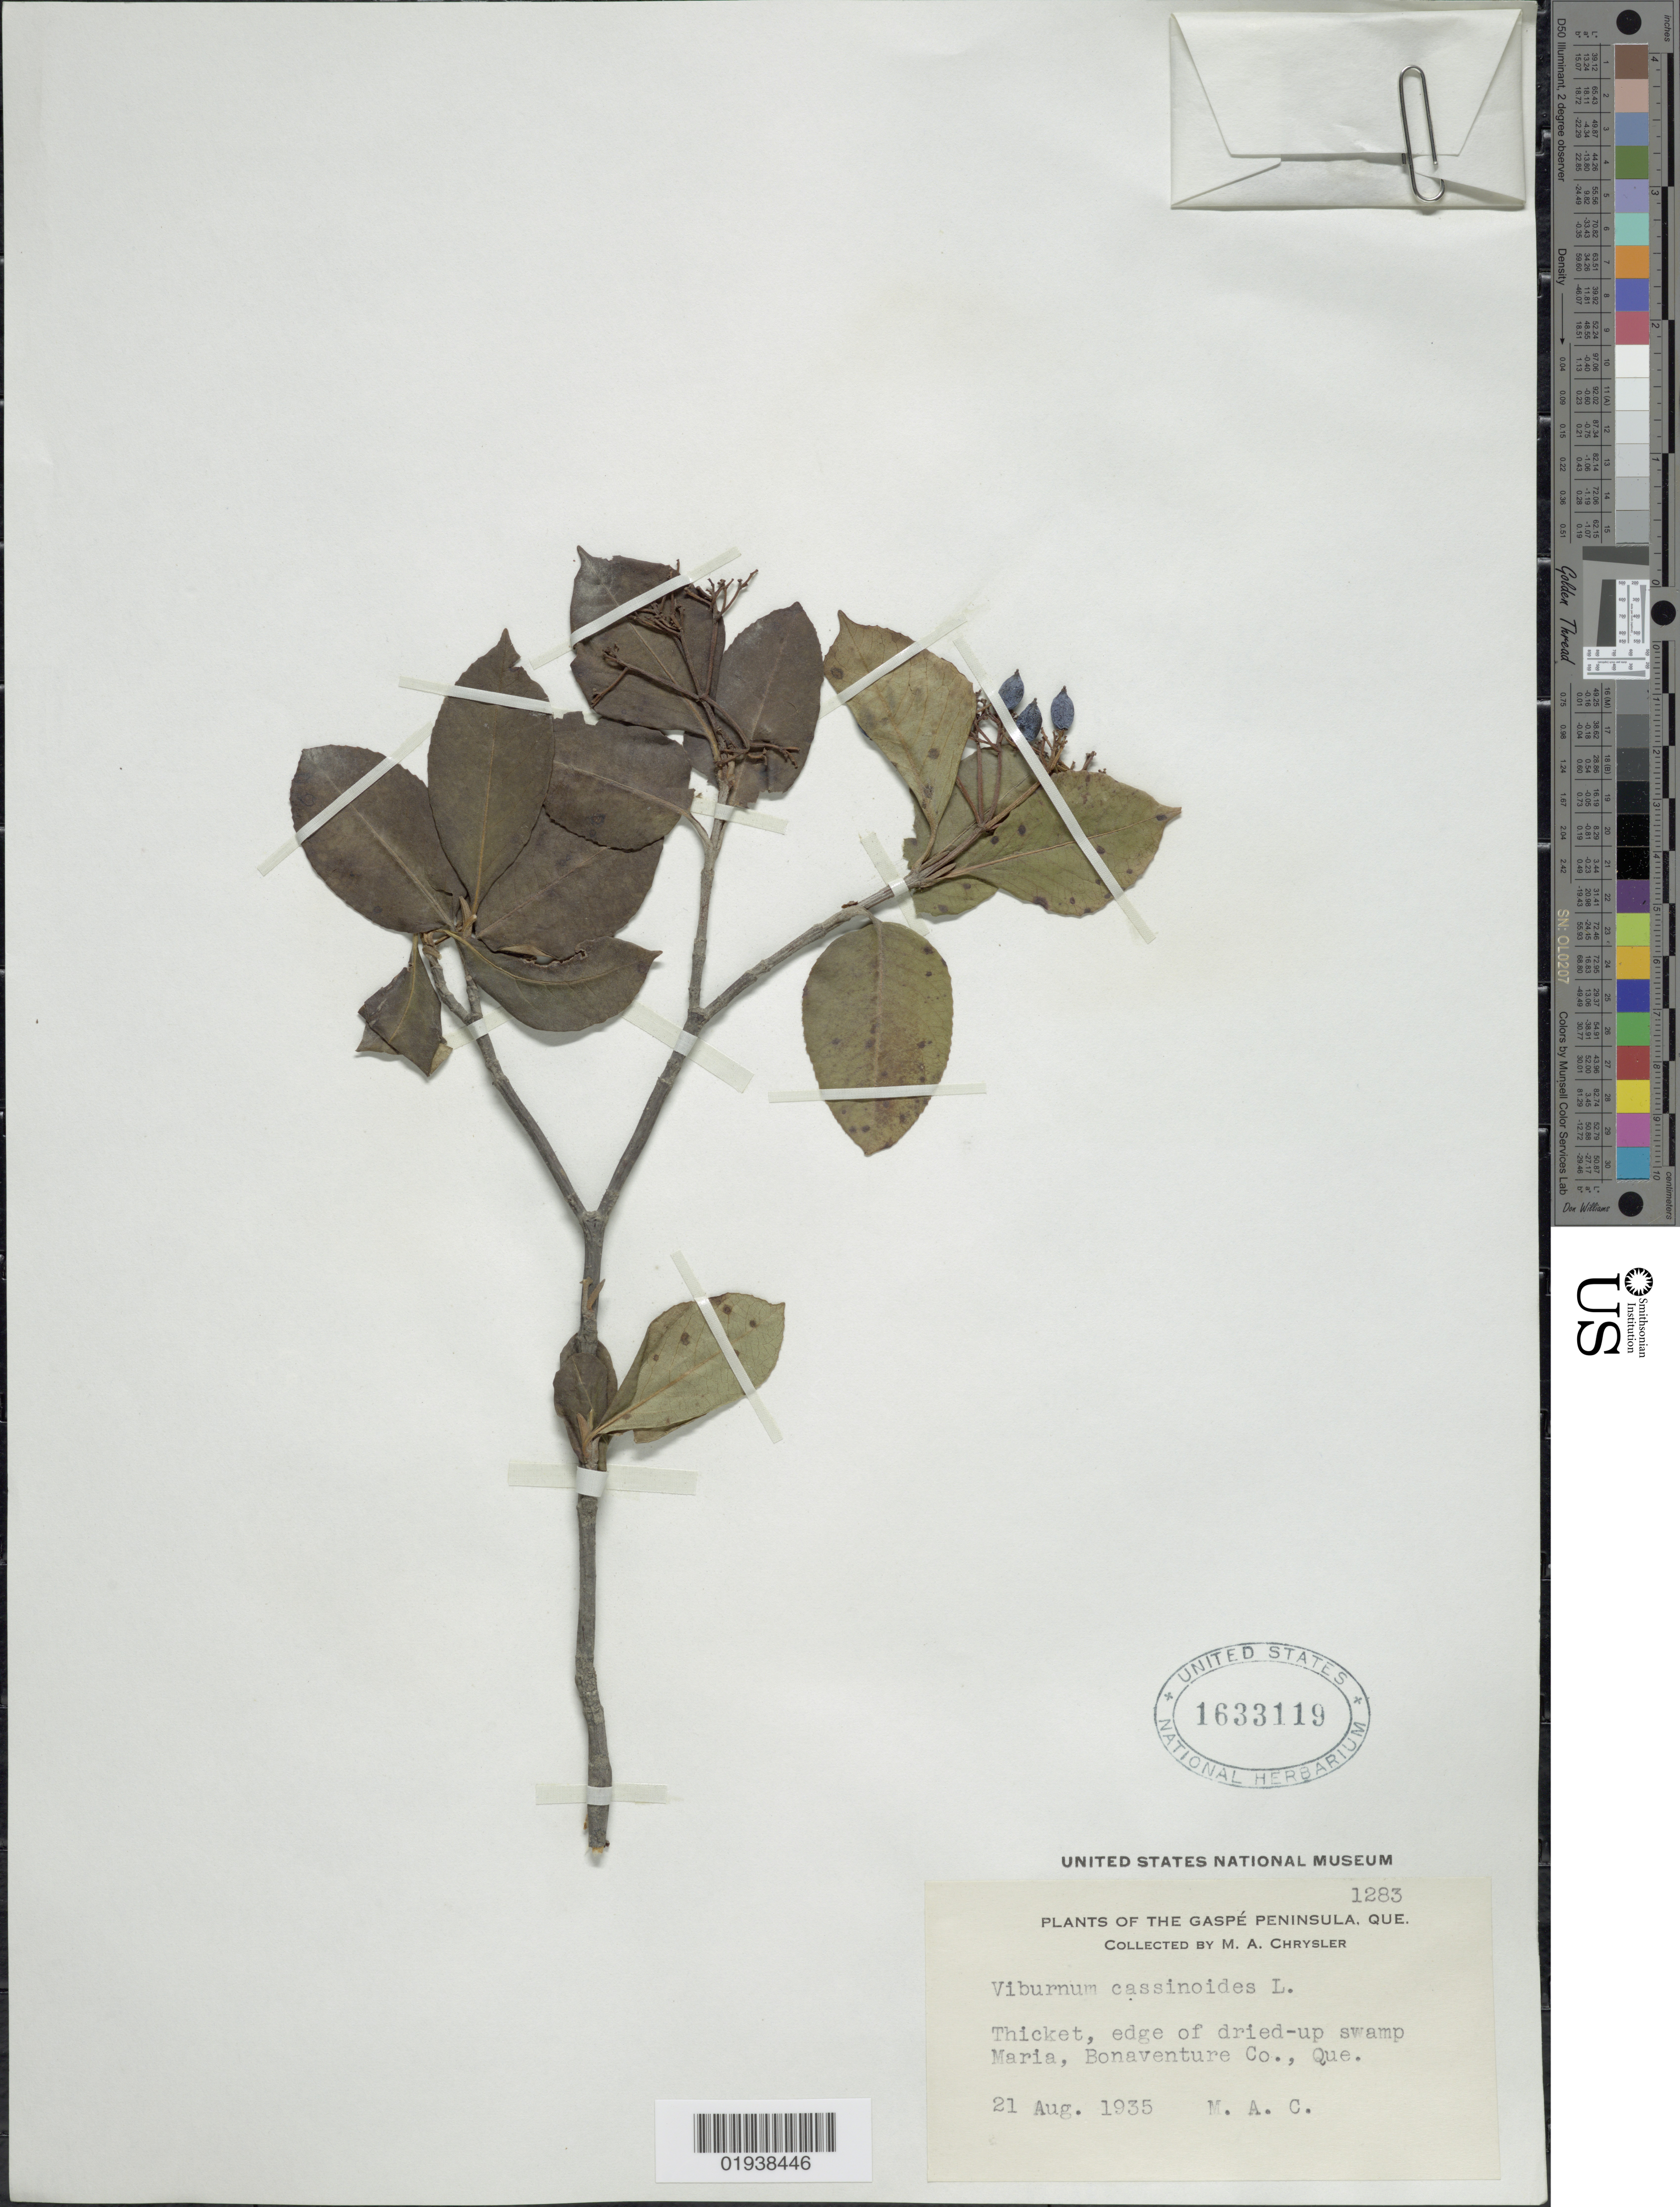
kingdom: Plantae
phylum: Tracheophyta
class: Magnoliopsida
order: Dipsacales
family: Viburnaceae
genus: Viburnum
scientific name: Viburnum cassinoides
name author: L.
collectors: M. A. Chrysler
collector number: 1283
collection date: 1935-08-21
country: Canada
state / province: Quebec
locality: Gaspé Peninsula. Thicket, edge of dried-up swamp Maria, Bonaventure Co.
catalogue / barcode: US 1633119